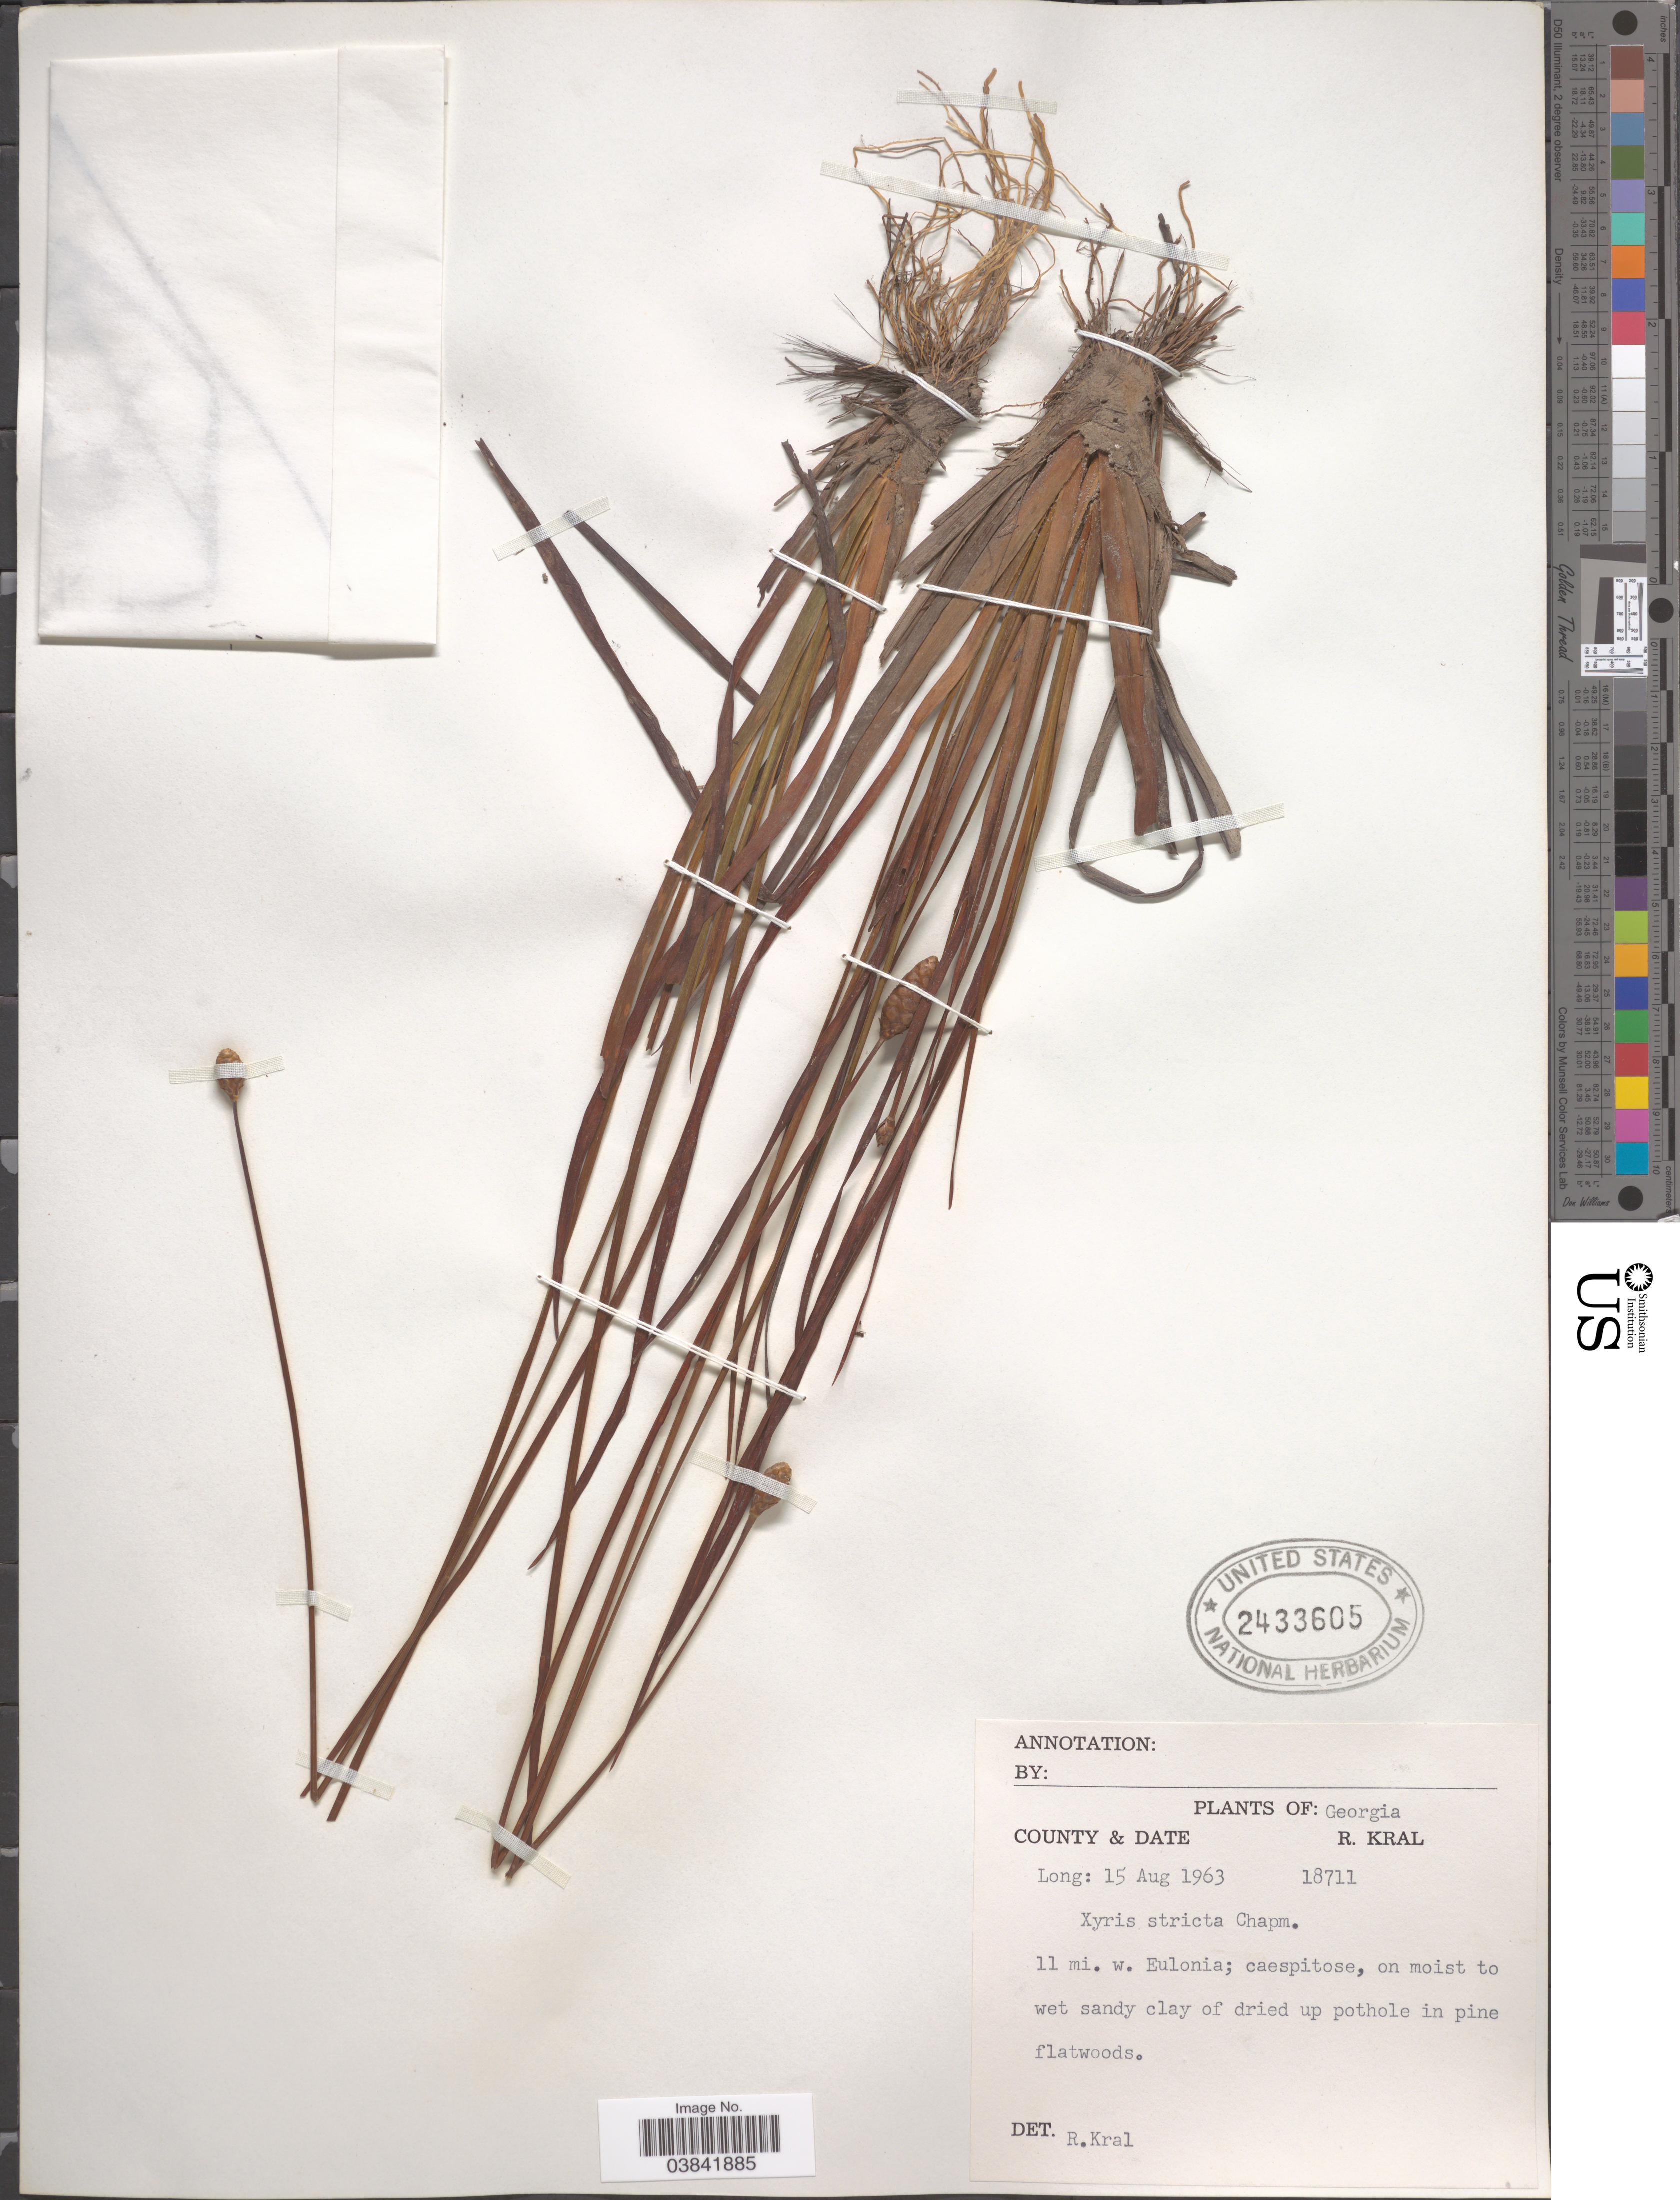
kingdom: Plantae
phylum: Tracheophyta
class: Liliopsida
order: Poales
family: Xyridaceae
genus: Xyris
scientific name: Xyris stricta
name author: Chapm.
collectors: R. Kral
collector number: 18711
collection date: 1963-08-15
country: United States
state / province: Georgia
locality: County Long: 11 mi. w. Eulonia.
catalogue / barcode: US 2433605